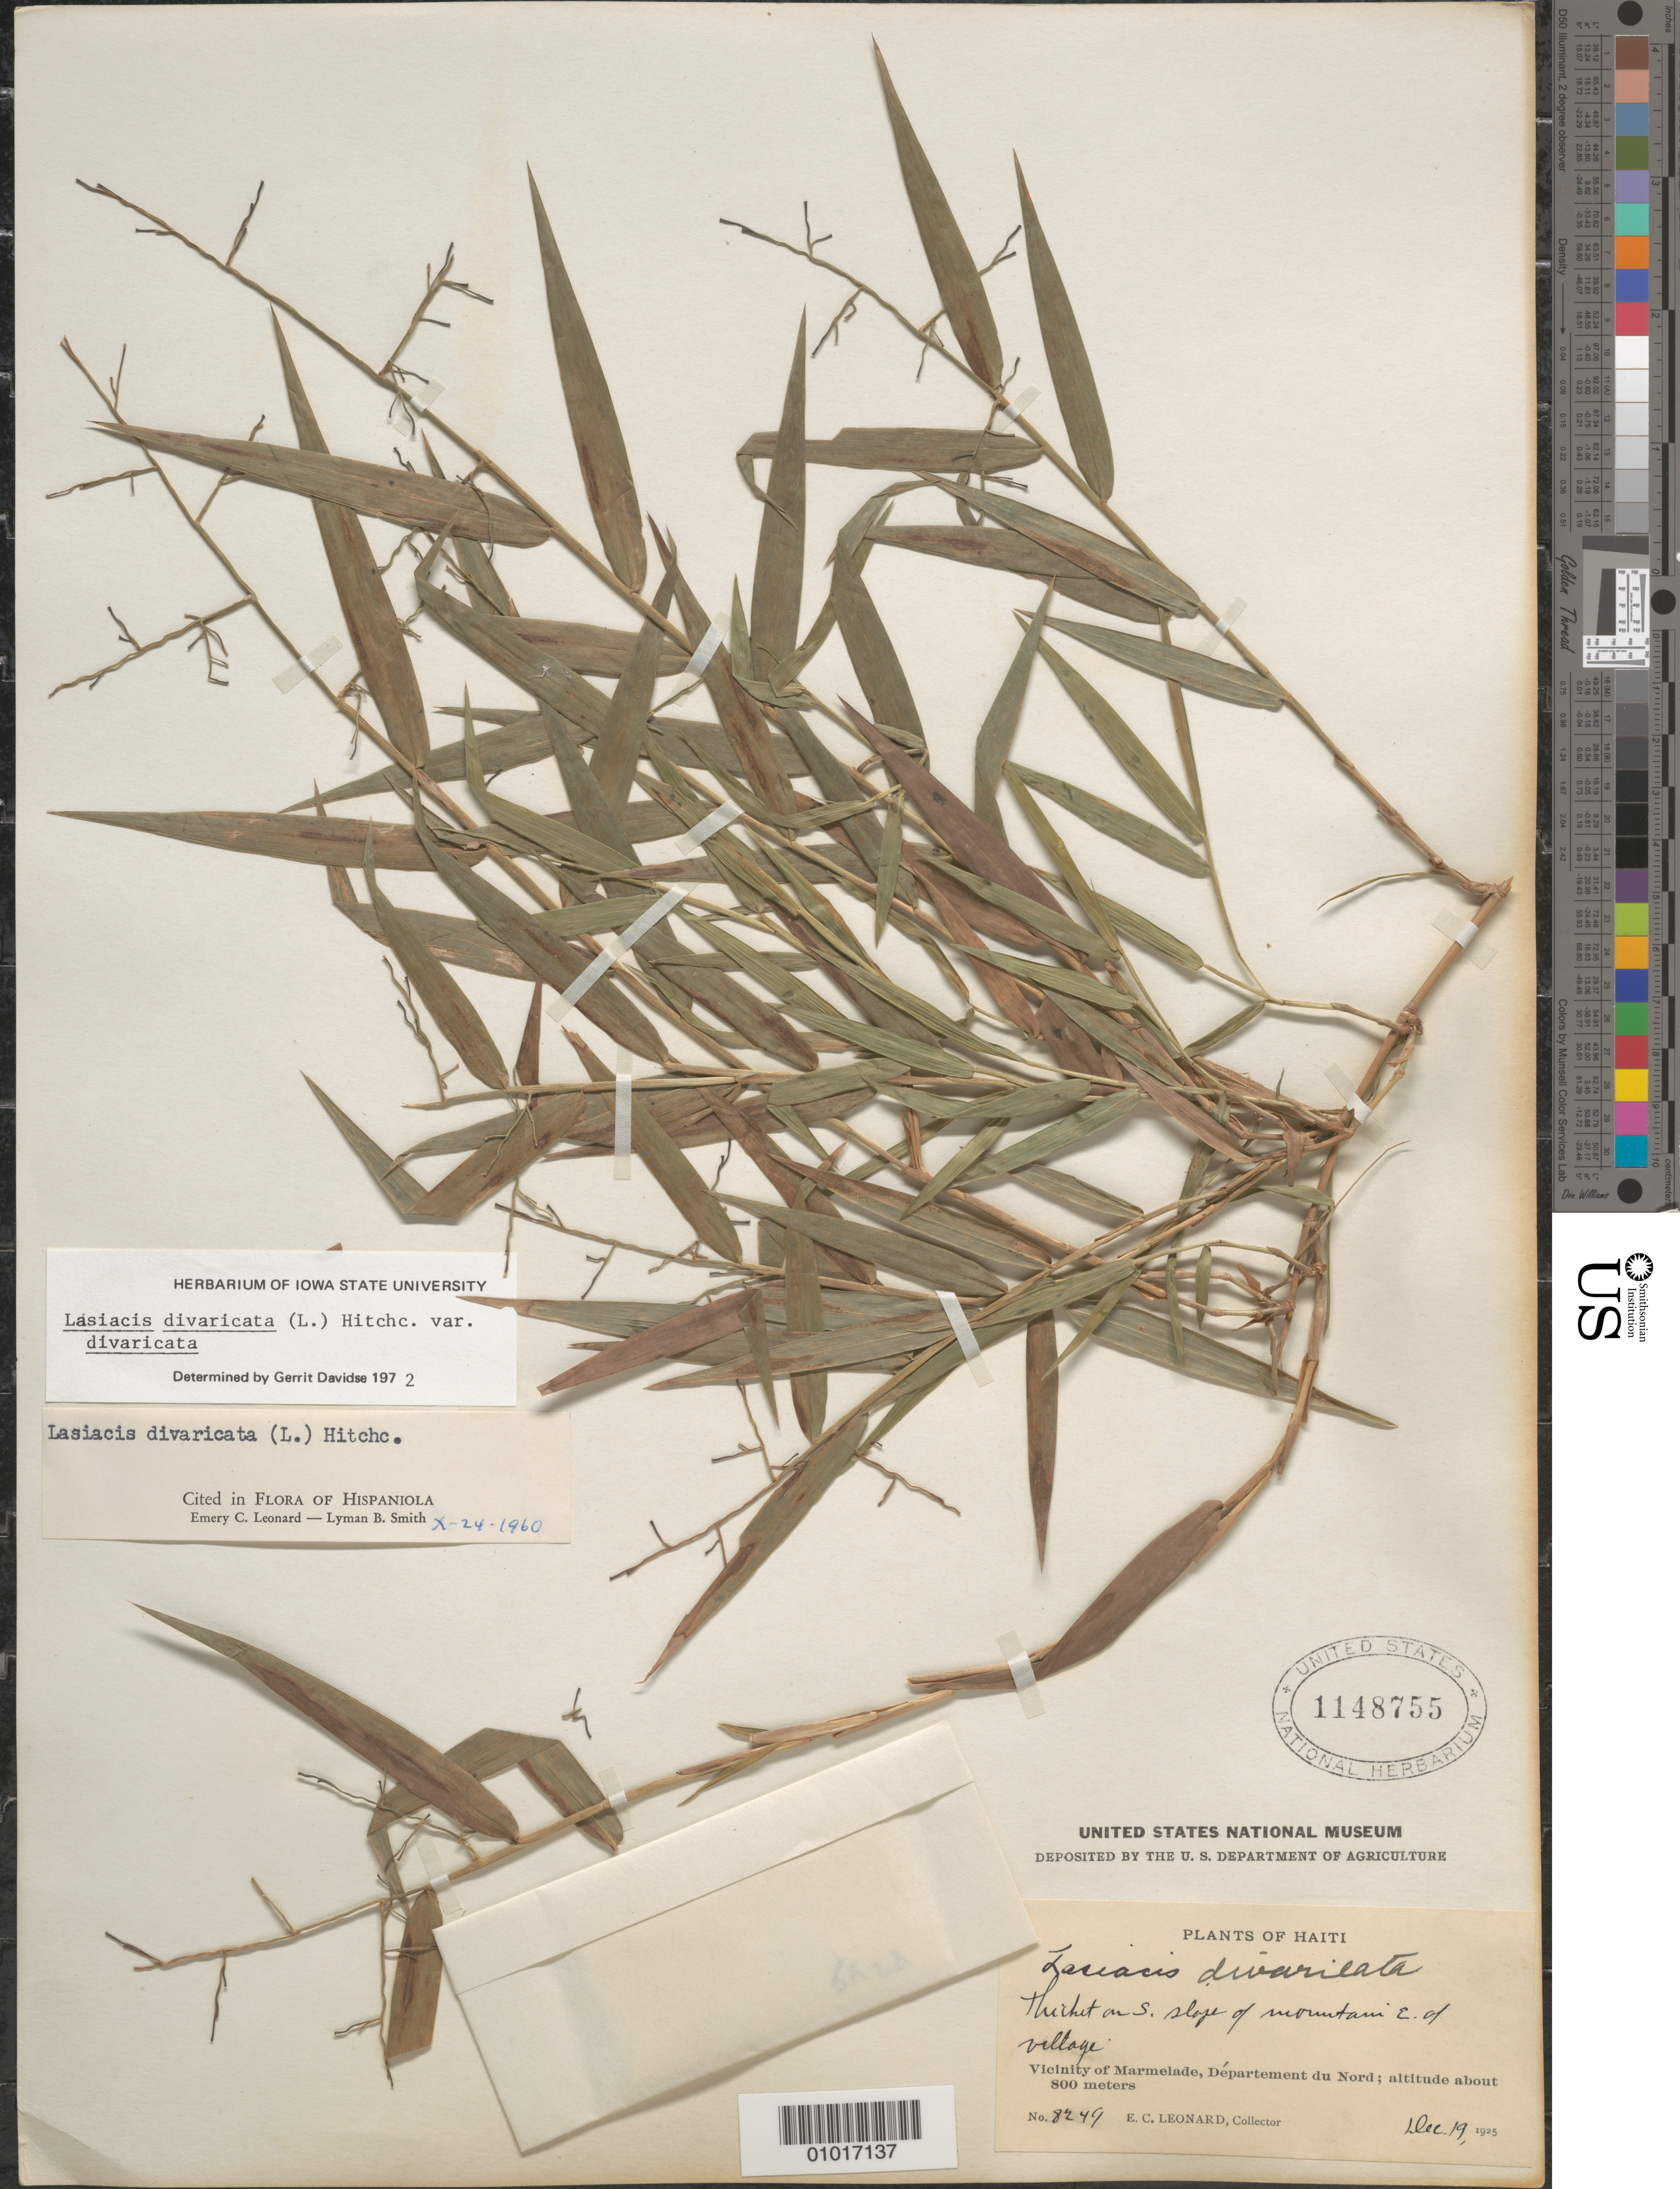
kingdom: Plantae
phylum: Tracheophyta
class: Liliopsida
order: Poales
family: Poaceae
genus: Lasiacis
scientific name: Lasiacis divaricata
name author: (L.) Hitchc.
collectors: E. C. Leonard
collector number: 8249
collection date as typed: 19 Dec 1925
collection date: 1925-12-19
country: Haiti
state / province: Nord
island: Hispaniola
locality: Vicinity of marmelade, Department du Nord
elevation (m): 800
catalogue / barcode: US 1148755